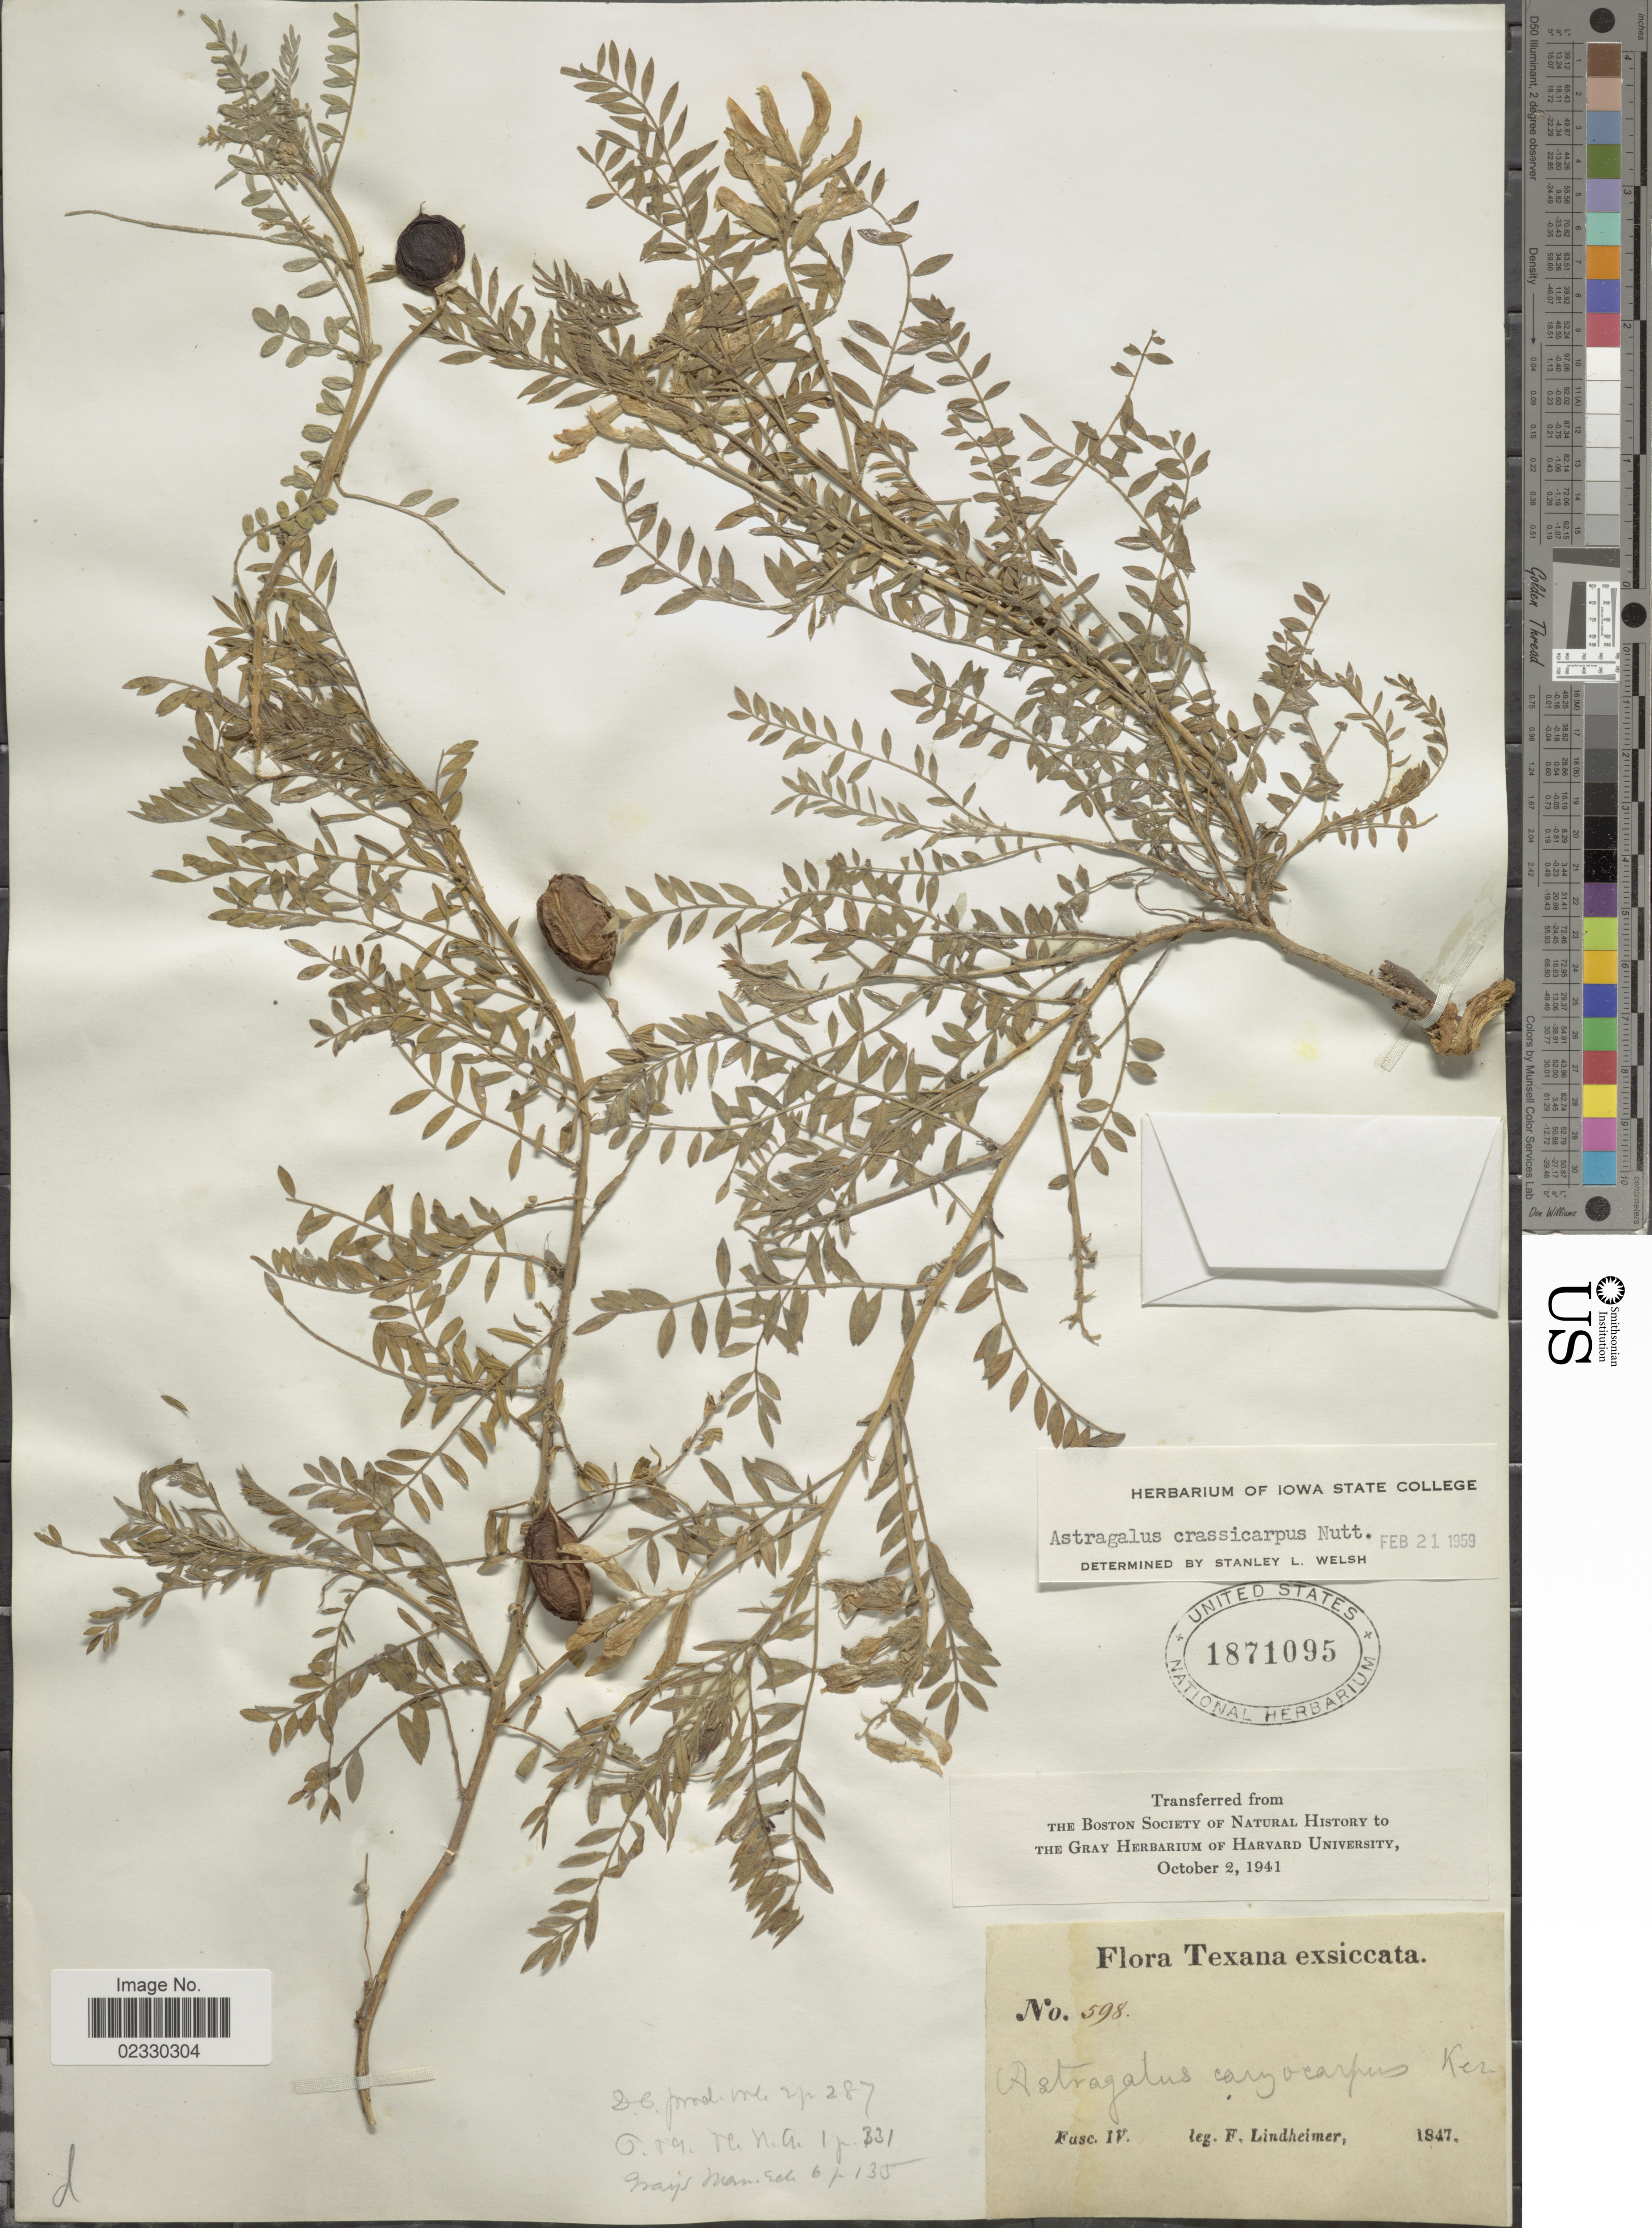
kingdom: Plantae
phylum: Tracheophyta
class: Magnoliopsida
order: Fabales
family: Fabaceae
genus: Astragalus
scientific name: Astragalus crassicarpus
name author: Nutt.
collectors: F. J. Lindheimer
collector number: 598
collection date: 1847-04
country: United States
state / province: Texas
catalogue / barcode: US 1871095